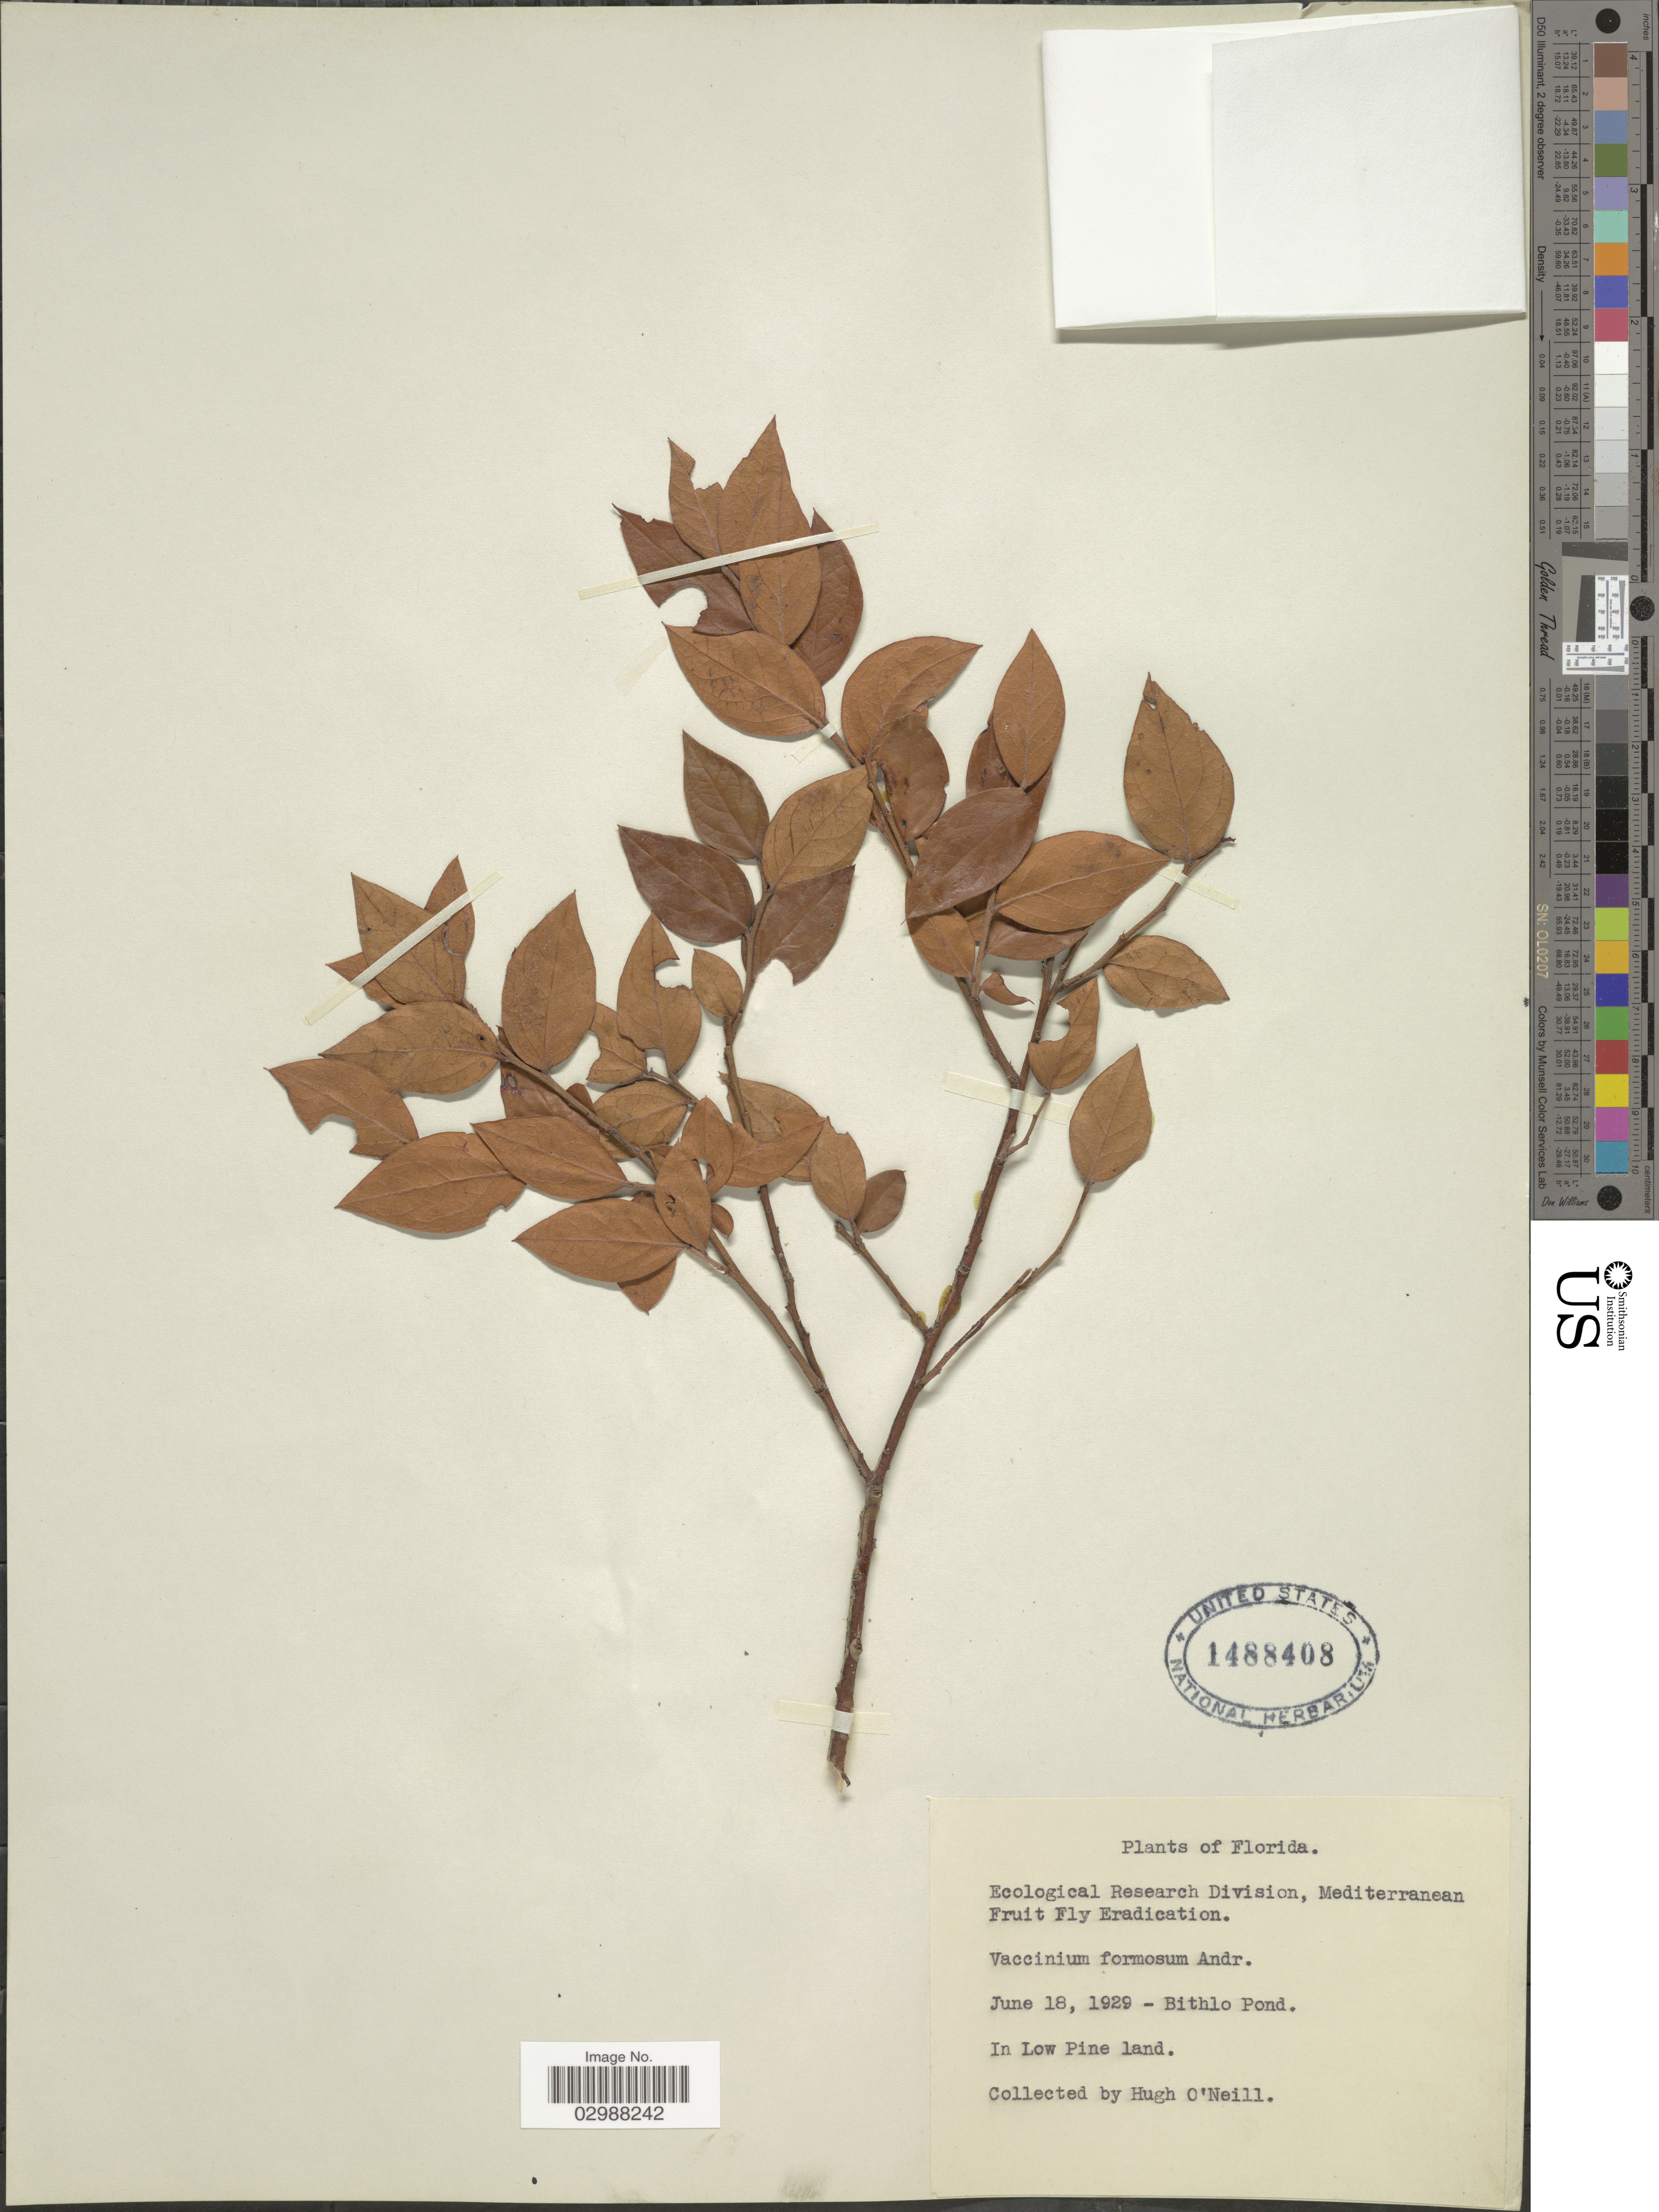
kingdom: Plantae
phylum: Tracheophyta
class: Magnoliopsida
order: Ericales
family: Ericaceae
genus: Vaccinium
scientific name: Vaccinium formosum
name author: Andrews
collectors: H. O'Neill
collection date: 1929-06-18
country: United States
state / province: Florida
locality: Bithlo Pond. In Low Pine land.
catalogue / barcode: US 1488408